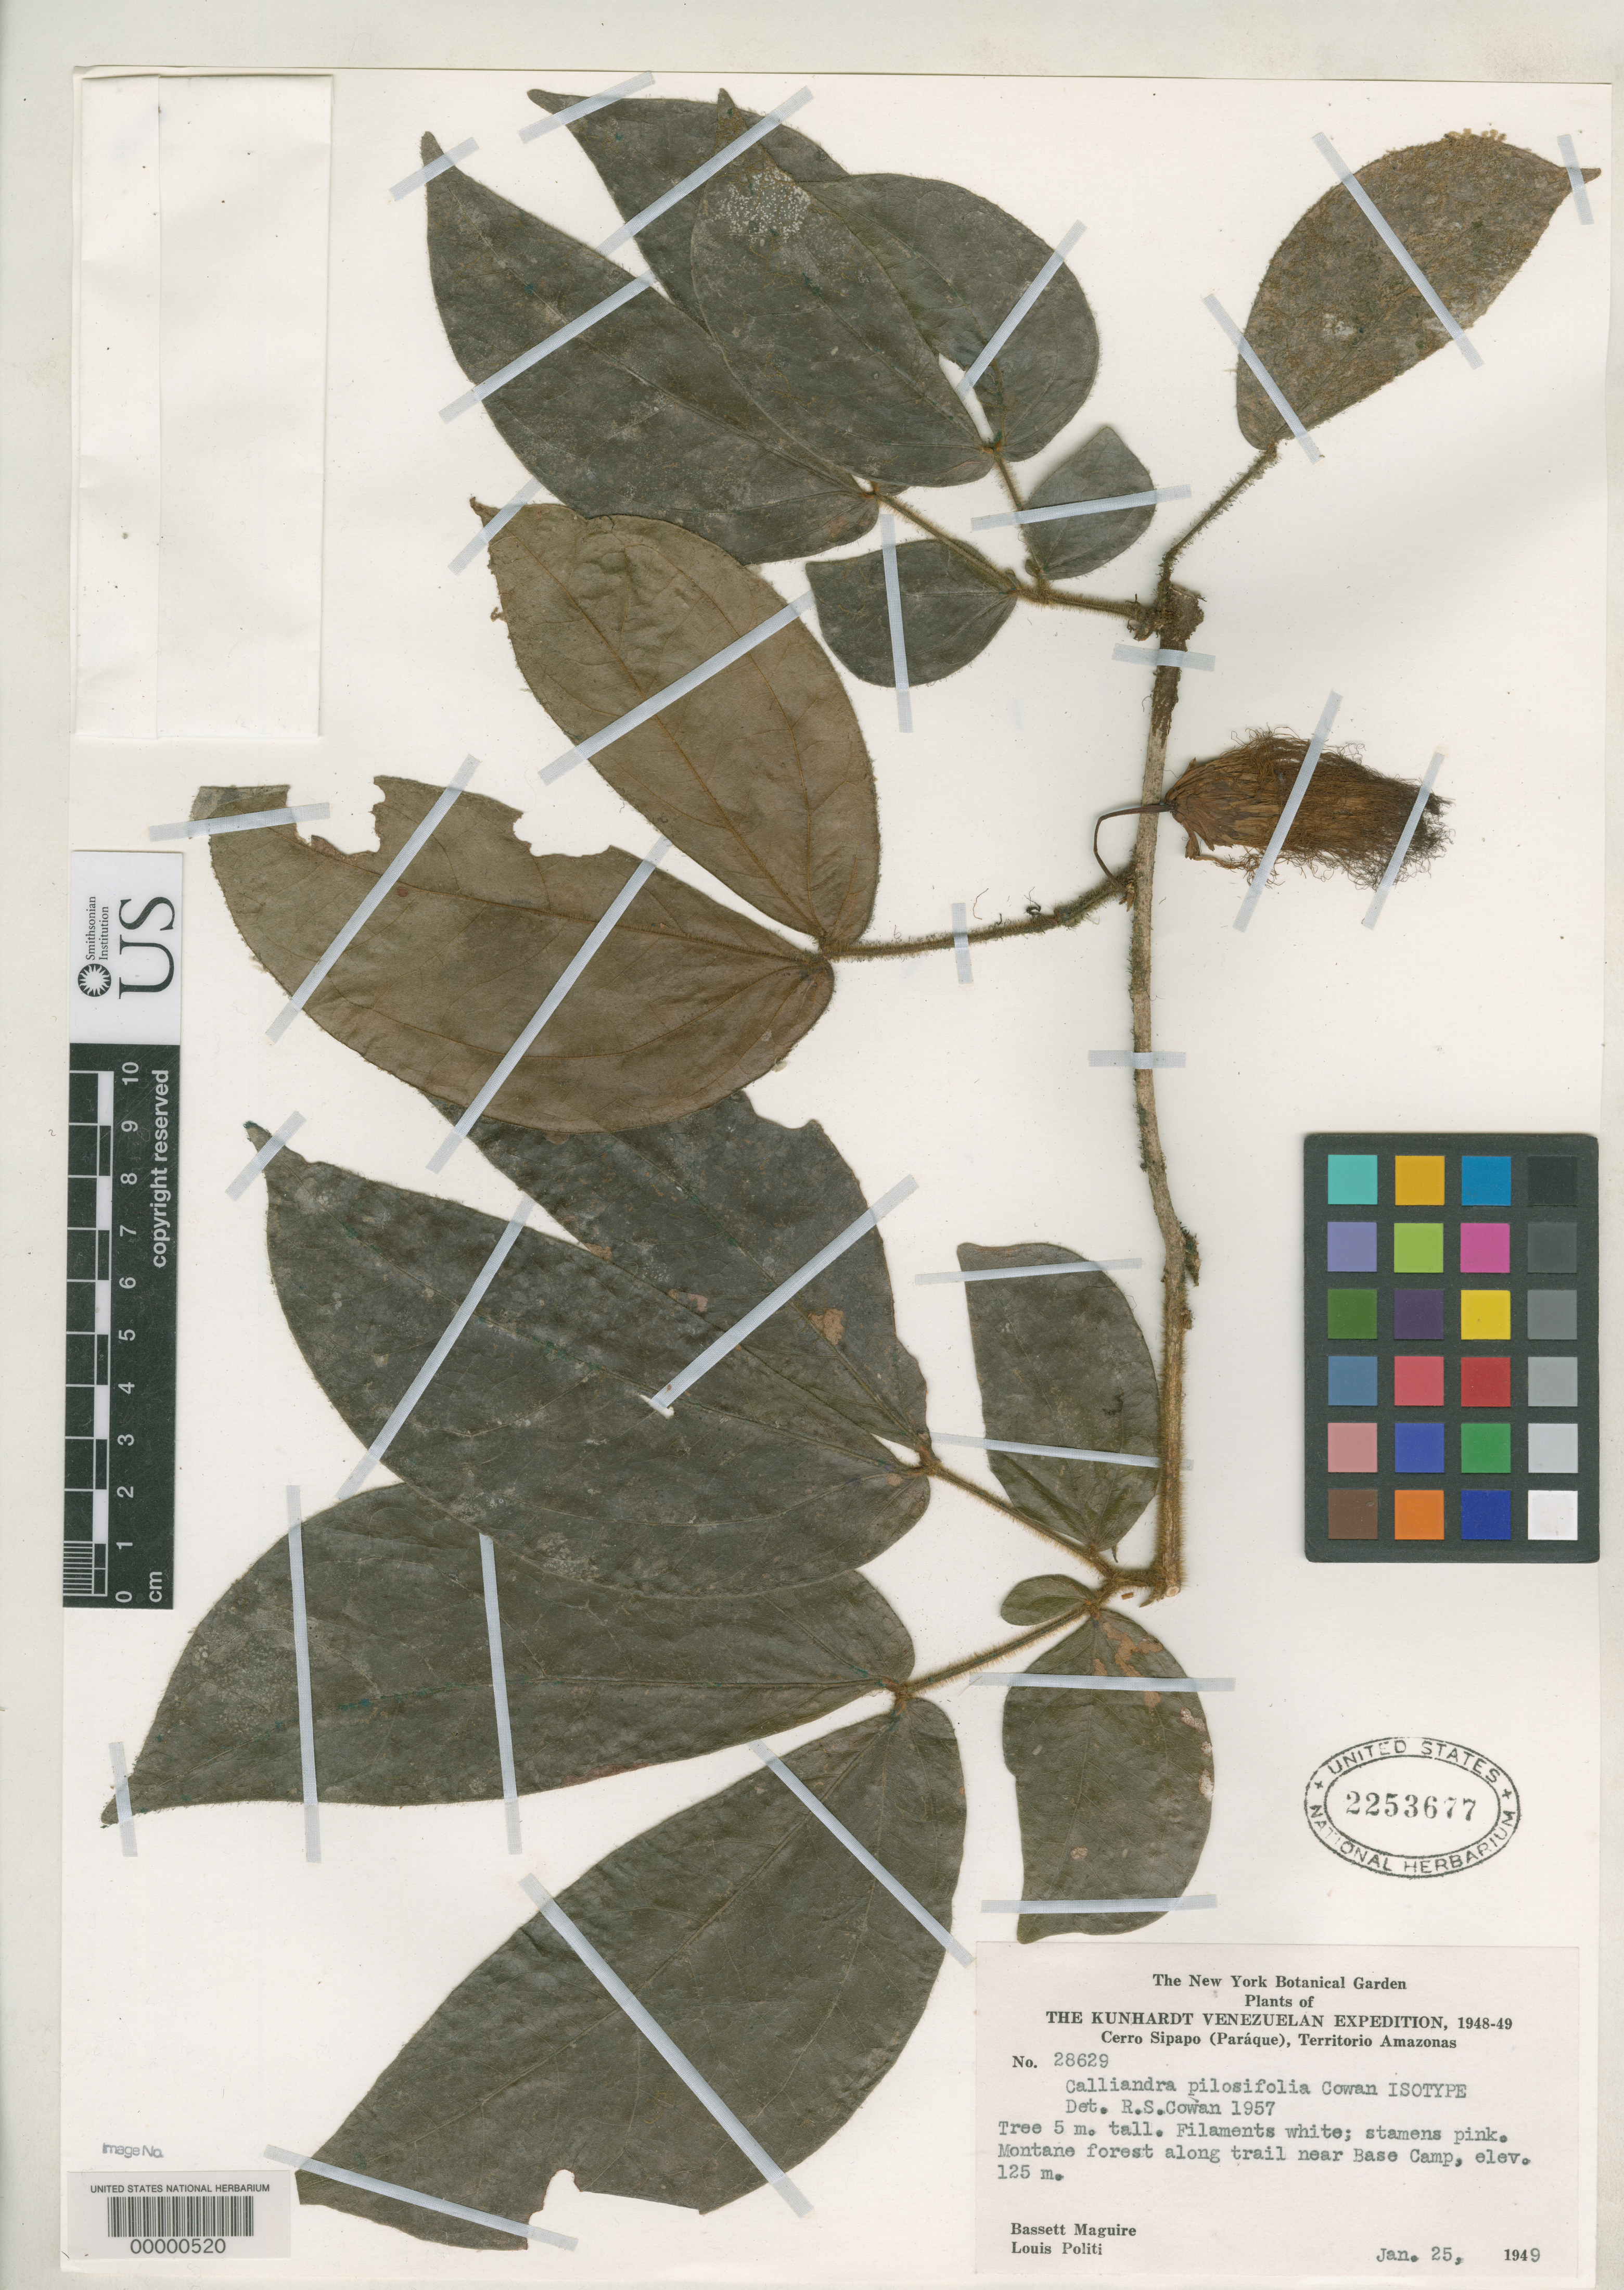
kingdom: Plantae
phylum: Tracheophyta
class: Magnoliopsida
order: Fabales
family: Fabaceae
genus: Calliandra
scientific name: Calliandra pilosifolia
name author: R.S. Cowan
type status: Isotype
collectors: B. Maguire & L. Politi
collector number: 28629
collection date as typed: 26 Jan 1949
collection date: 1949-01-26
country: Venezuela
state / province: Amazonas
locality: Cerro Sipapo, mountain forest along trail near base camp.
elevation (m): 125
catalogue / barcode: US 2253677